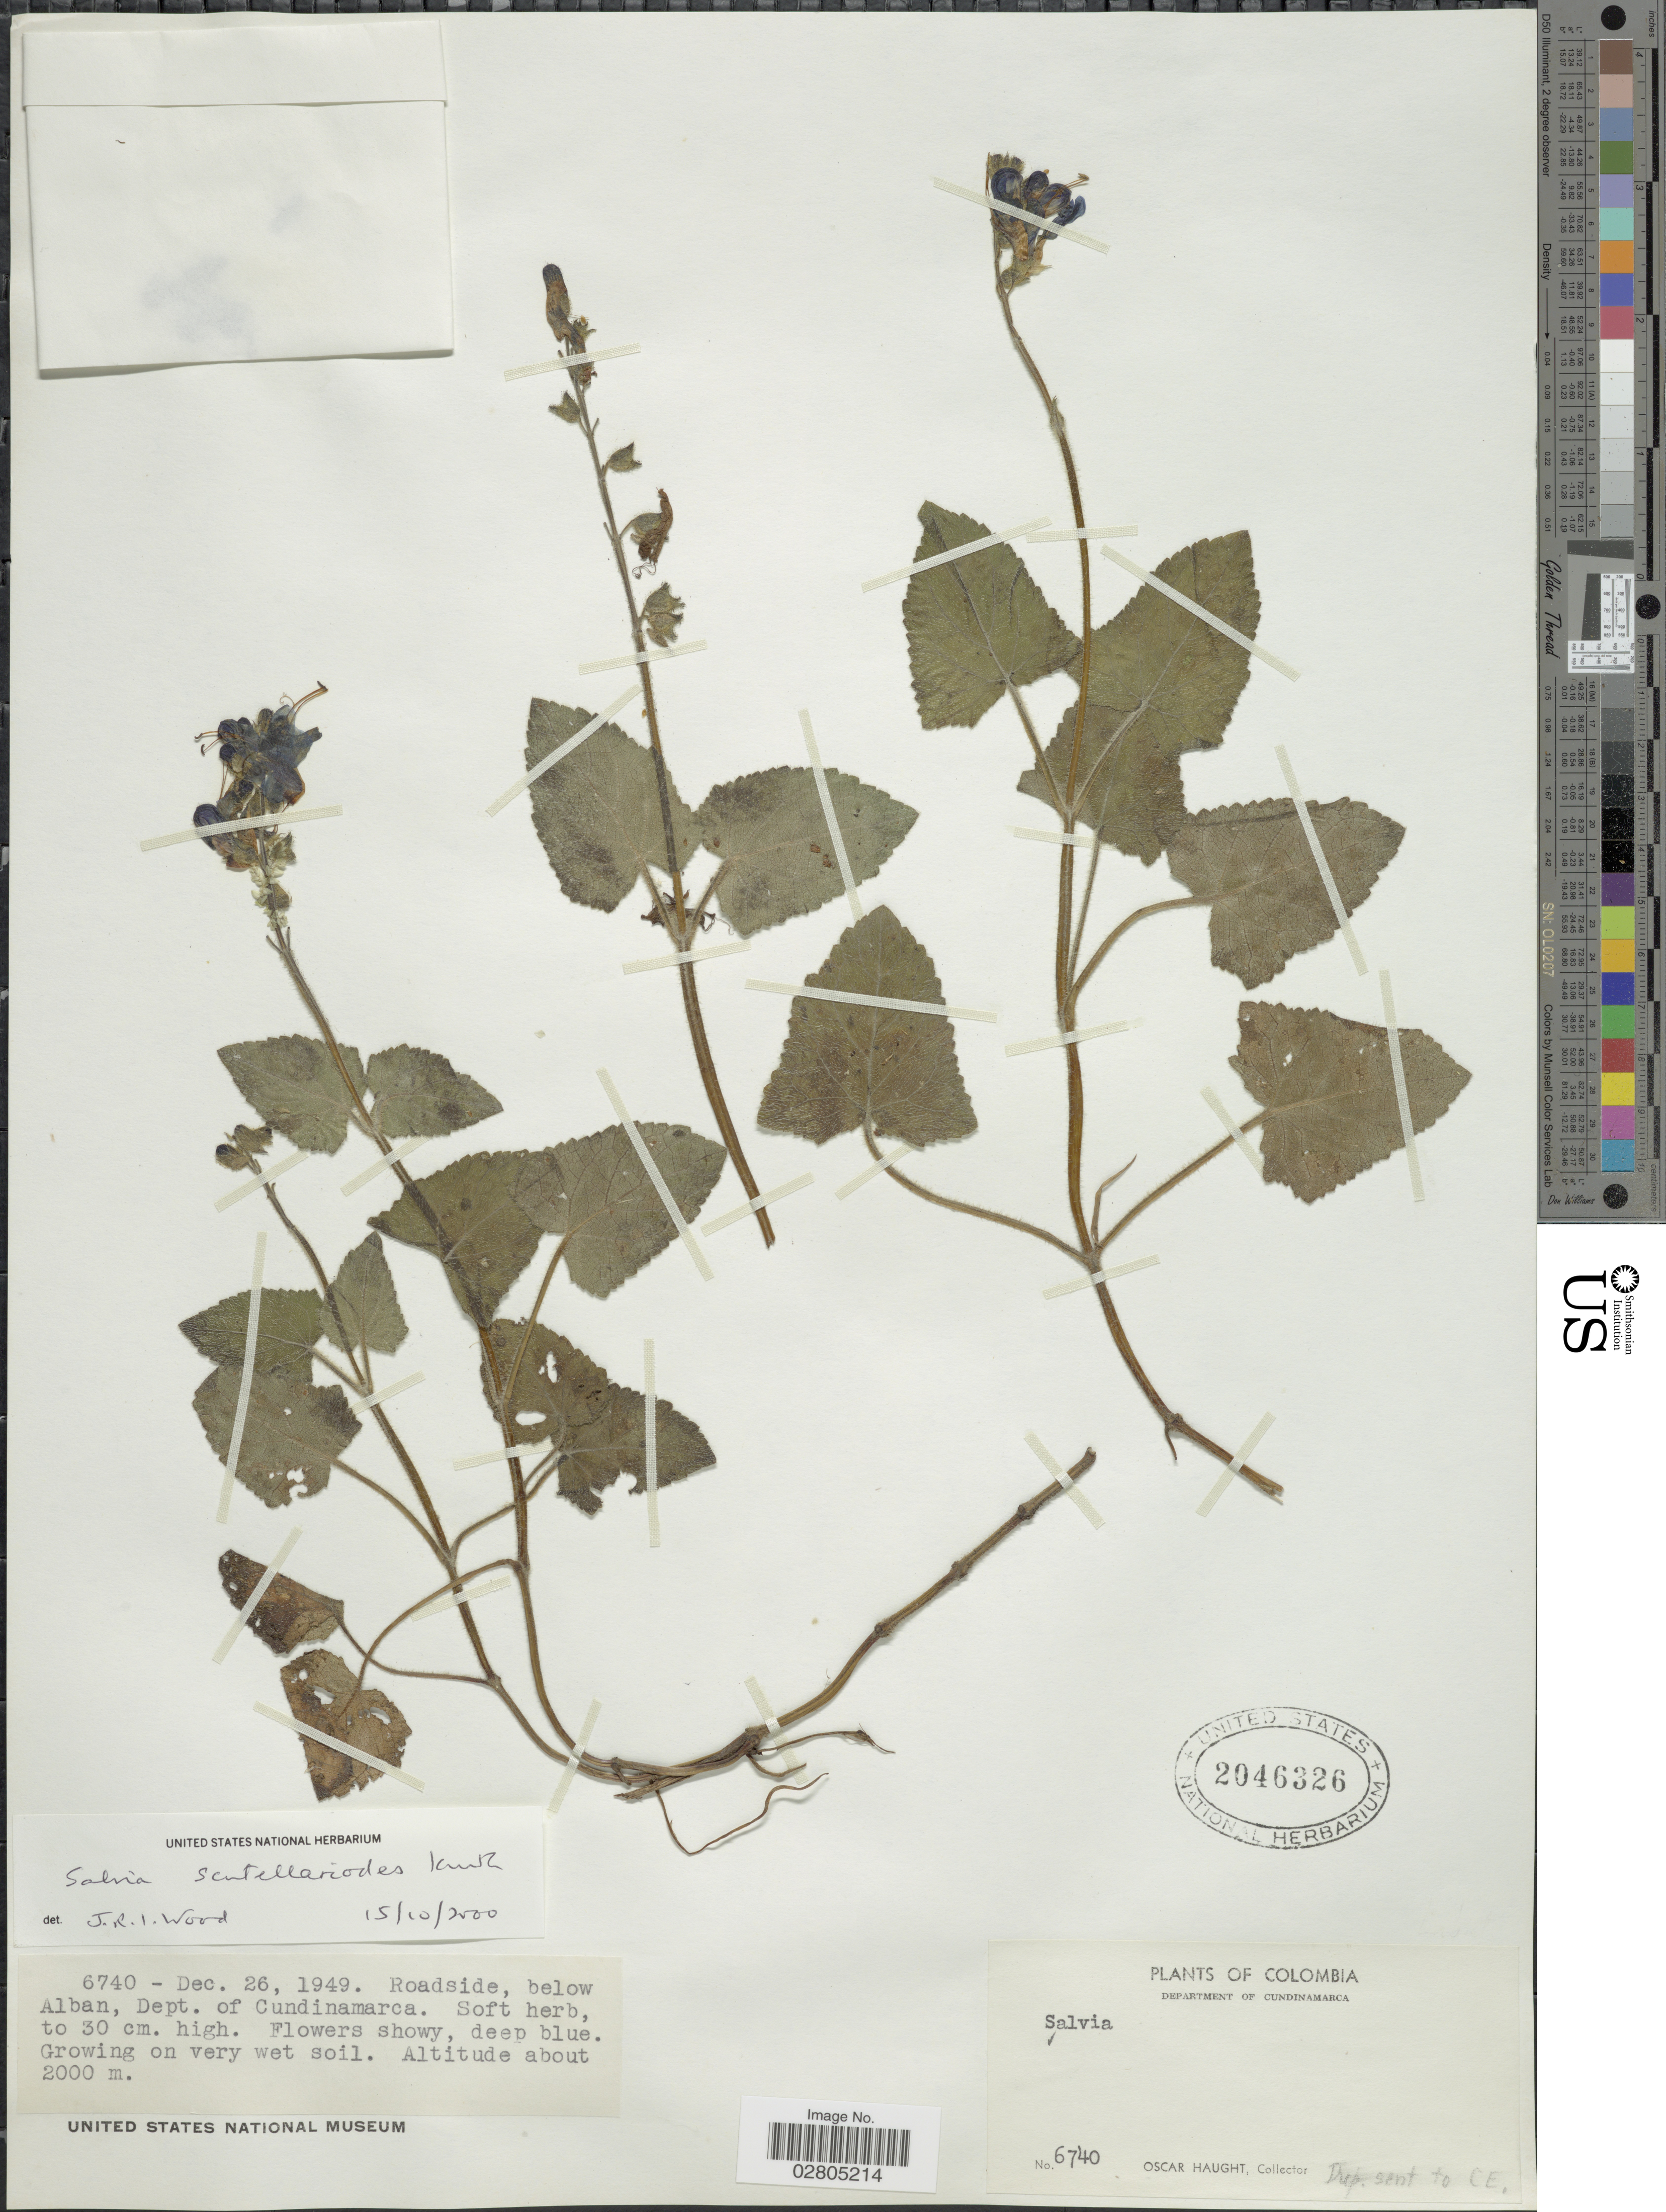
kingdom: Plantae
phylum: Tracheophyta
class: Magnoliopsida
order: Lamiales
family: Lamiaceae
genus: Salvia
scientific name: Salvia scutellarioides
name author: Kunth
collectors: O. L. Haught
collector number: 6740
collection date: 1949-12-26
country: Colombia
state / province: Cundinamarca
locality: Roadside, below Alban, Dept. of Cundinamarca.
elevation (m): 2000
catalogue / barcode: US 2046326